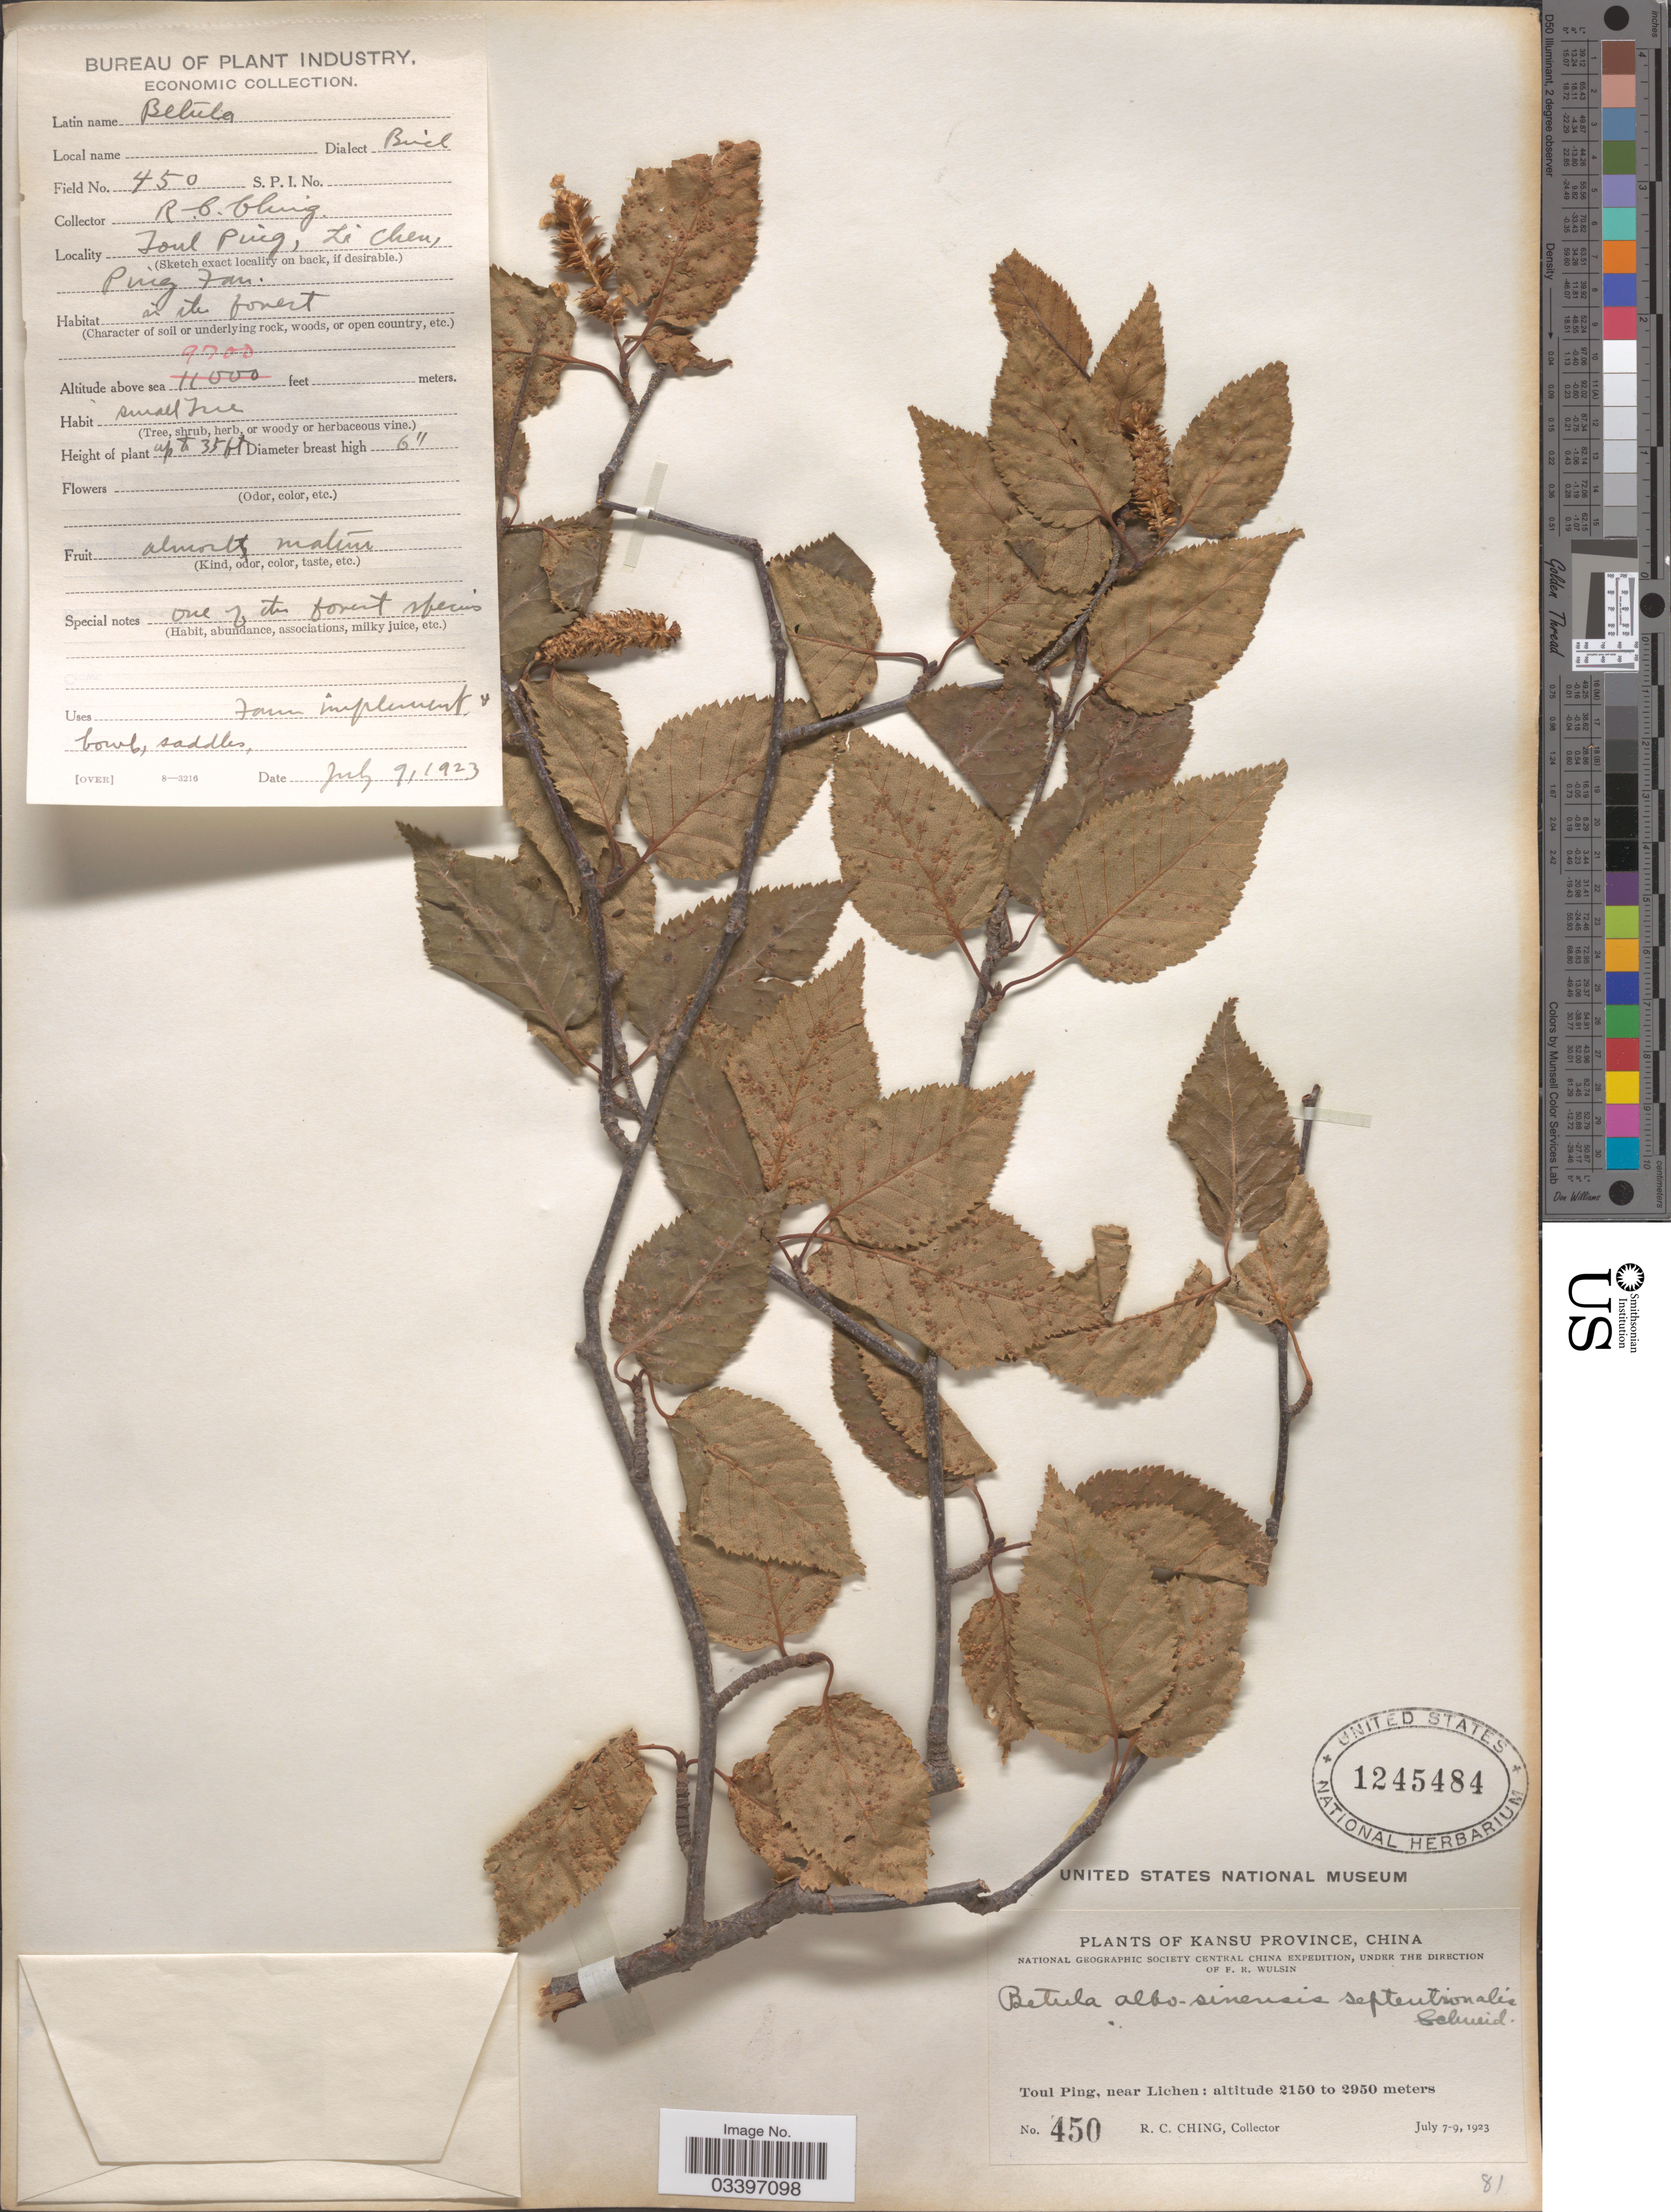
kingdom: Plantae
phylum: Tracheophyta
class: Magnoliopsida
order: Fagales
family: Betulaceae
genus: Betula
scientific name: Betula albosinensis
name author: Burkill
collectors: R. C. Ching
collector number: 450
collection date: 1923-07-09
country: China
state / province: Gansu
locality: Kansu Province. Central China. Toul Ping, near Lichen.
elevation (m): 2957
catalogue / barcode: US 1245484